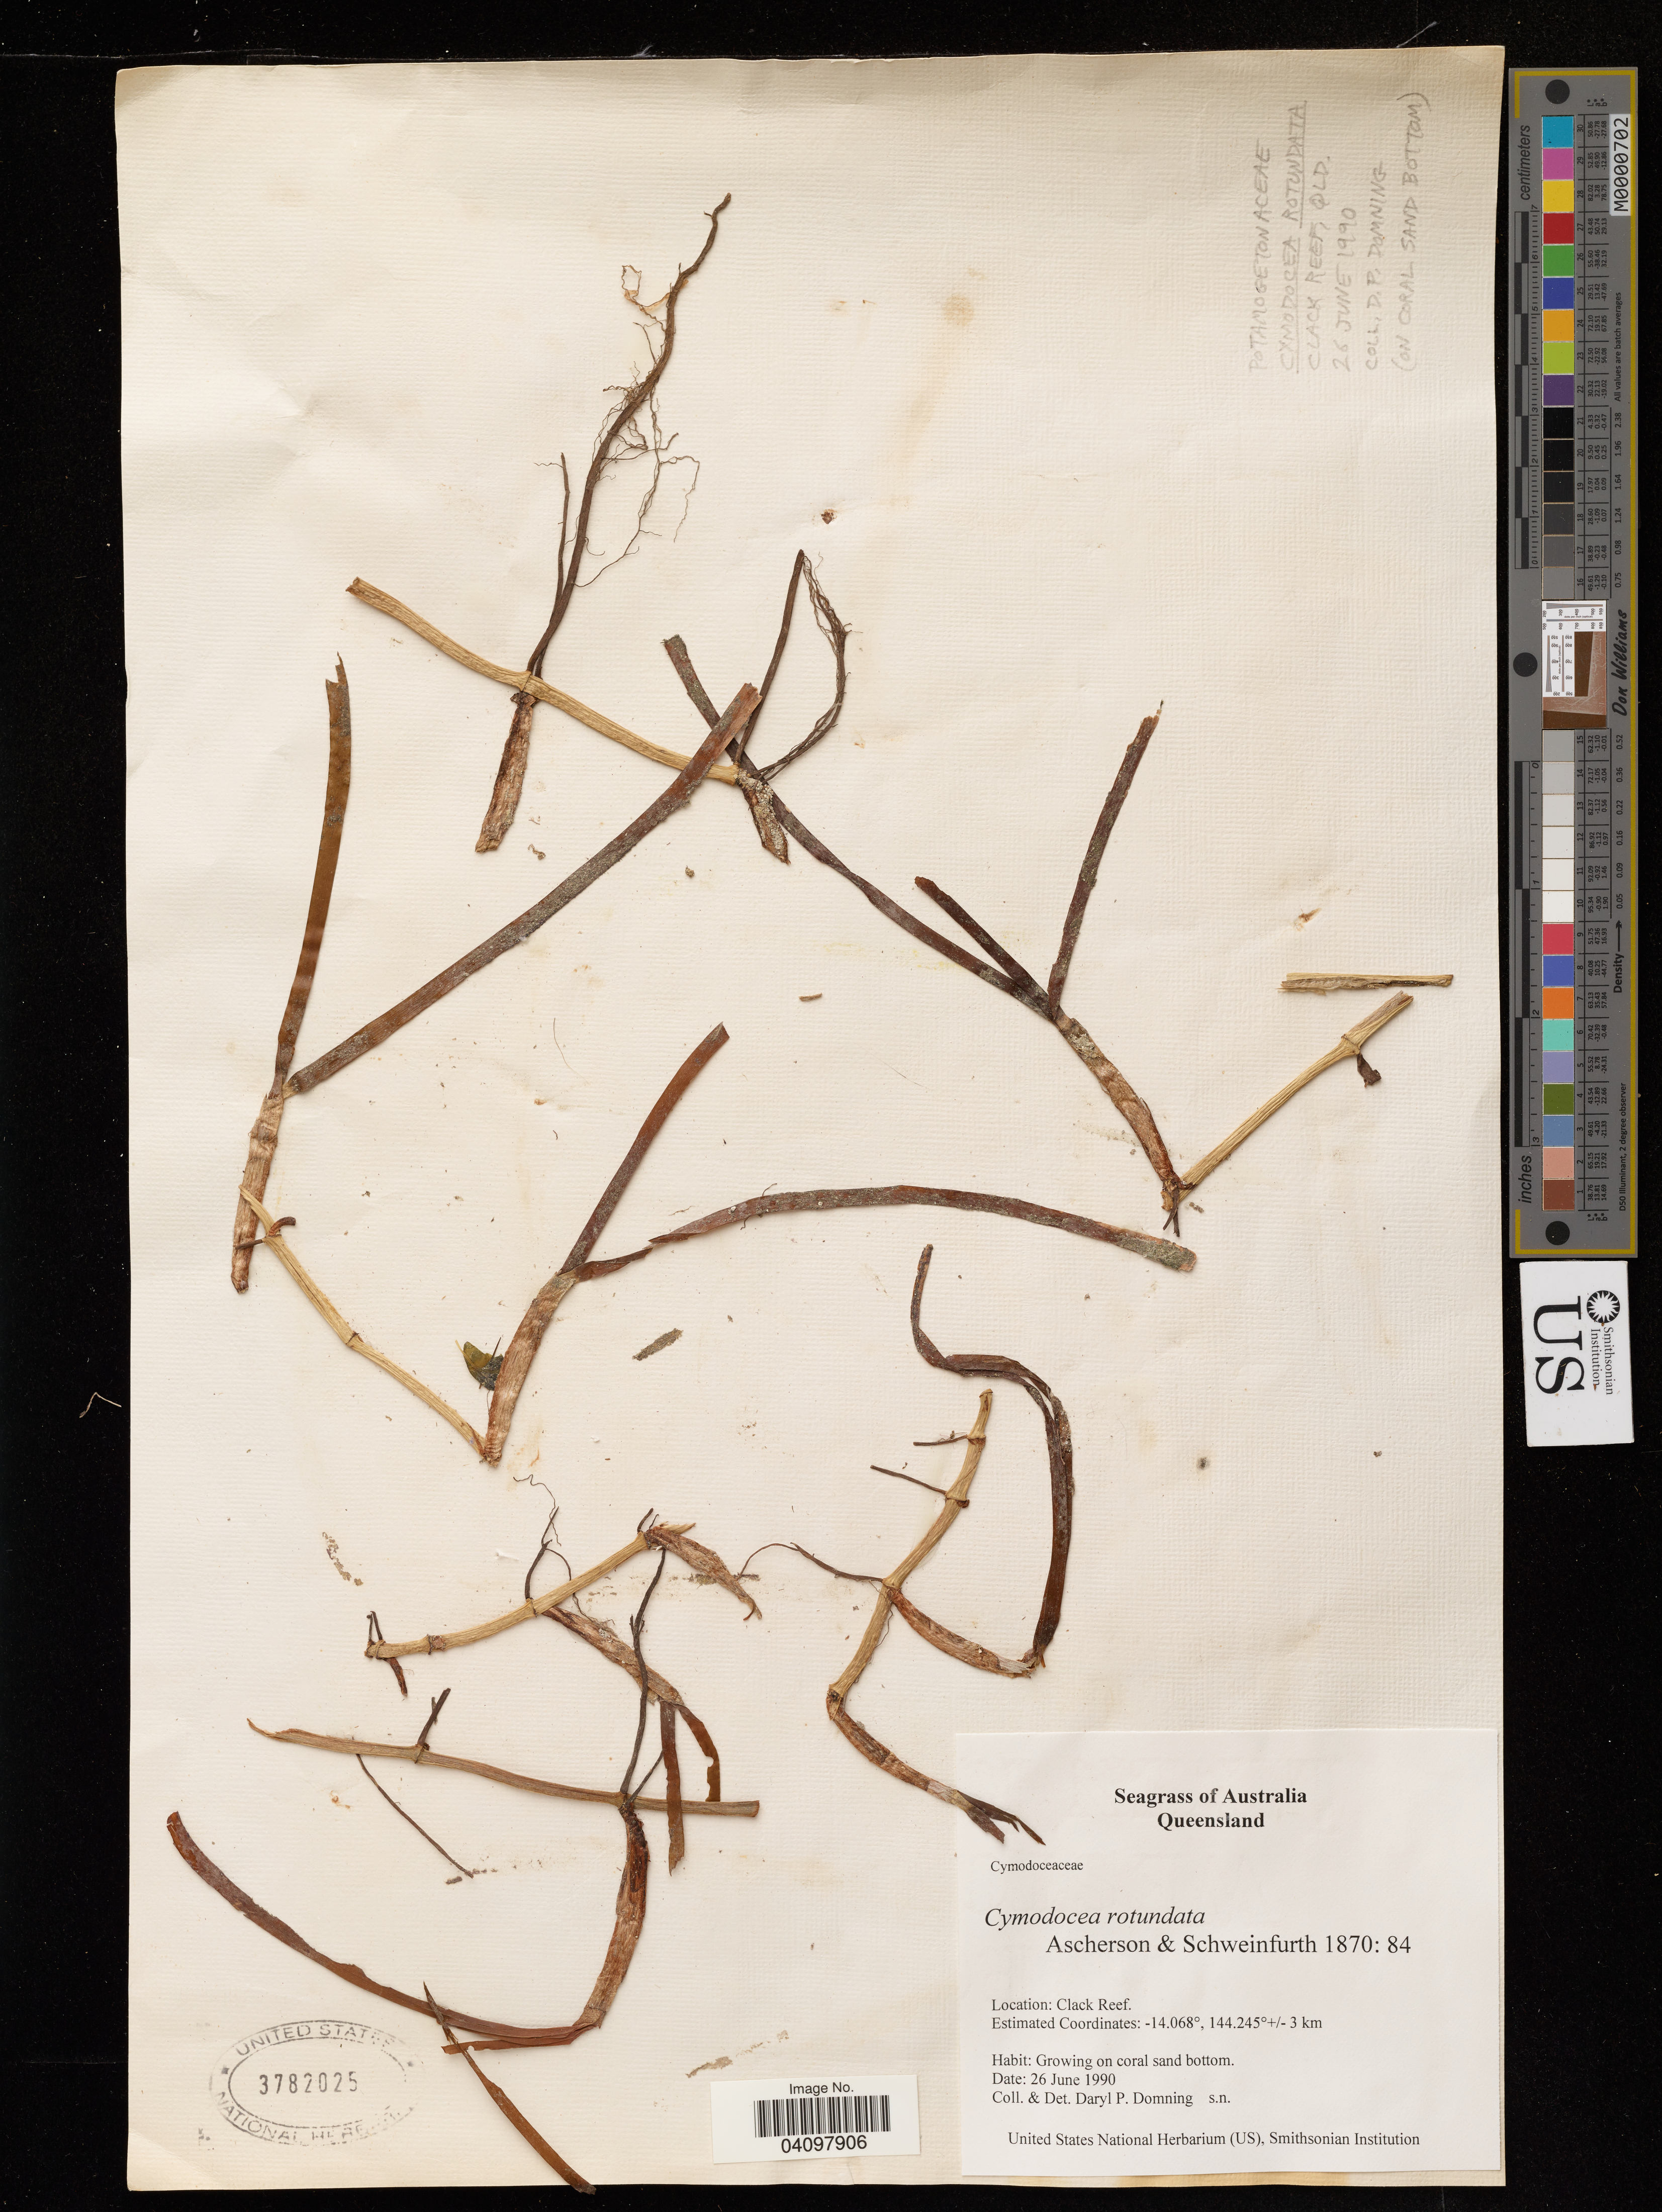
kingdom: Plantae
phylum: Tracheophyta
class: Liliopsida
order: Alismatales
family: Cymodoceaceae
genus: Cymodocea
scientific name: Cymodocea rotundata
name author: Asch. & Schweinf.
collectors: D. Domning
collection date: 1990-06-26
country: Australia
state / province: Queensland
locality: Clack Reef.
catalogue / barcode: US 3782025